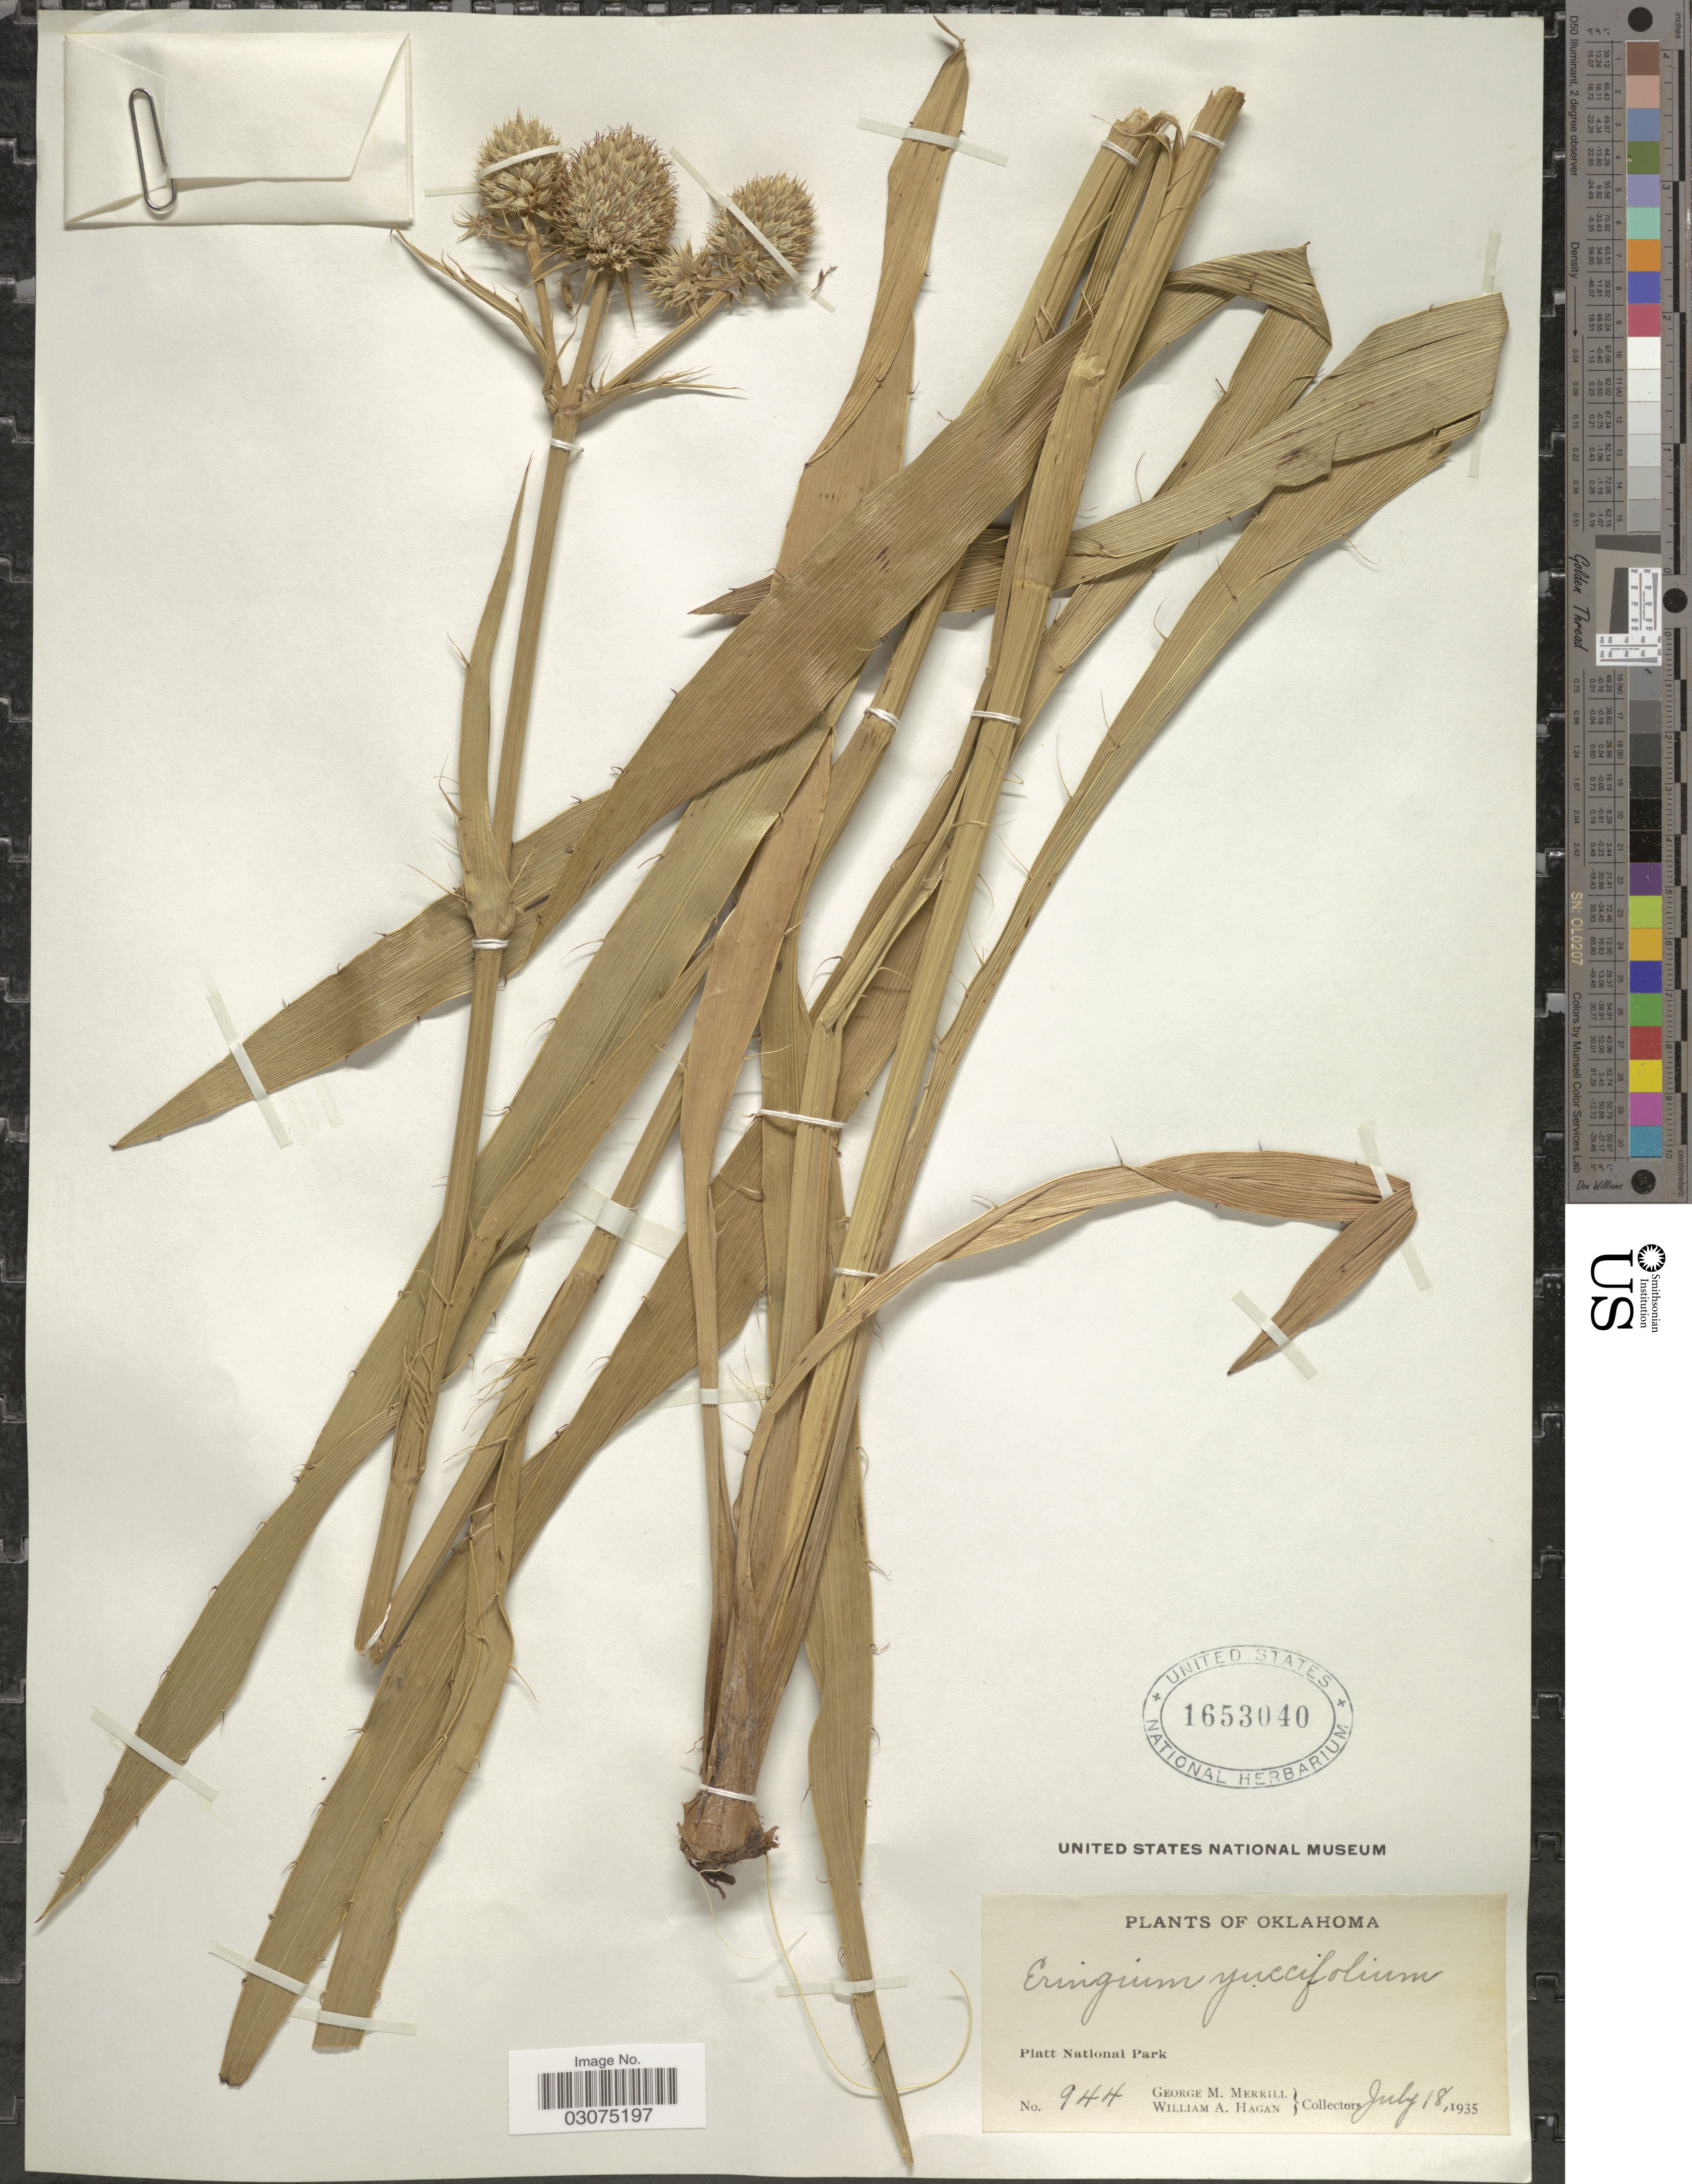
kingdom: Plantae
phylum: Tracheophyta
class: Magnoliopsida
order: Apiales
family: Apiaceae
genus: Eryngium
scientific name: Eryngium yuccifolium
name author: Michx.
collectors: G. M. Merrill & W. Hagan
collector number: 944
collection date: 1935-07-18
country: United States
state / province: Oklahoma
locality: Platt National Park.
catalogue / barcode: US 1653040